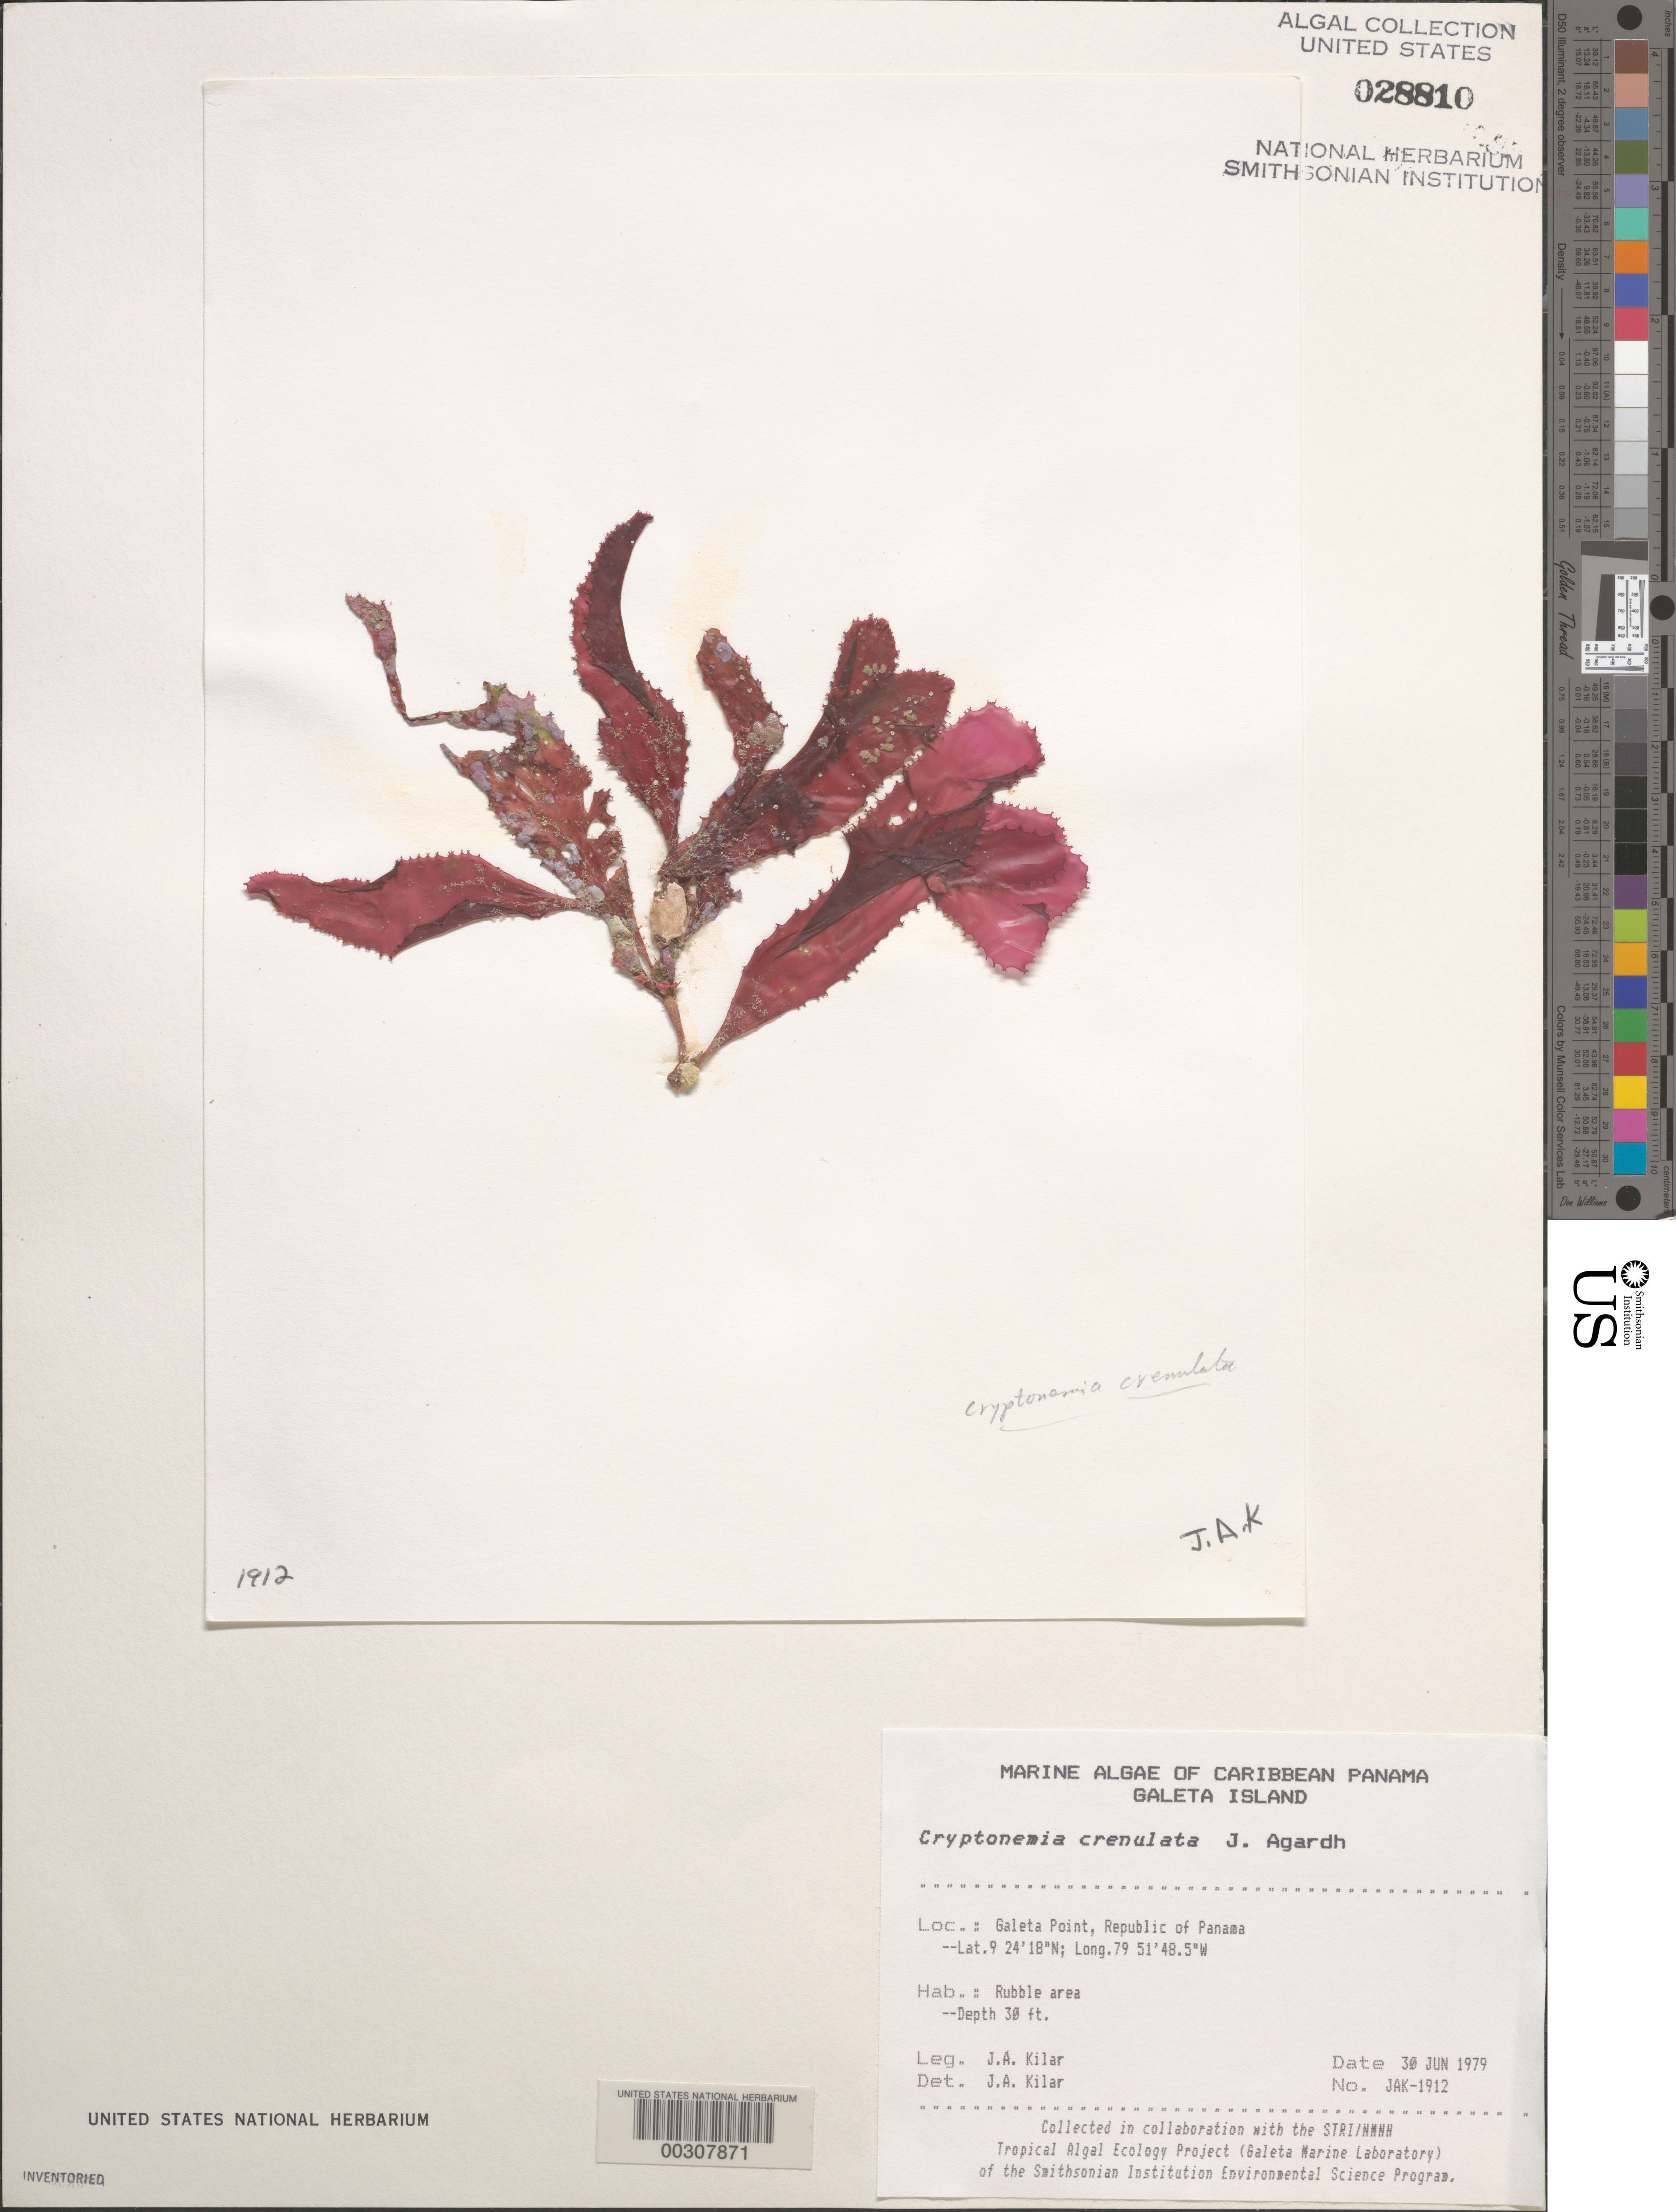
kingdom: Plantae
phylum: Rhodophyta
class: Florideophyceae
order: Halymeniales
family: Halymeniaceae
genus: Cryptonemia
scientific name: Cryptonemia crenulata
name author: (J. Agardh) J. Agardh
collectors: J. Kilar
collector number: JAK-1912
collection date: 1979-06-30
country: Panama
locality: Caribbean Panama. Galeta Island. Galeta Point, Republic of Panama.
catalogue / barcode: US 28810